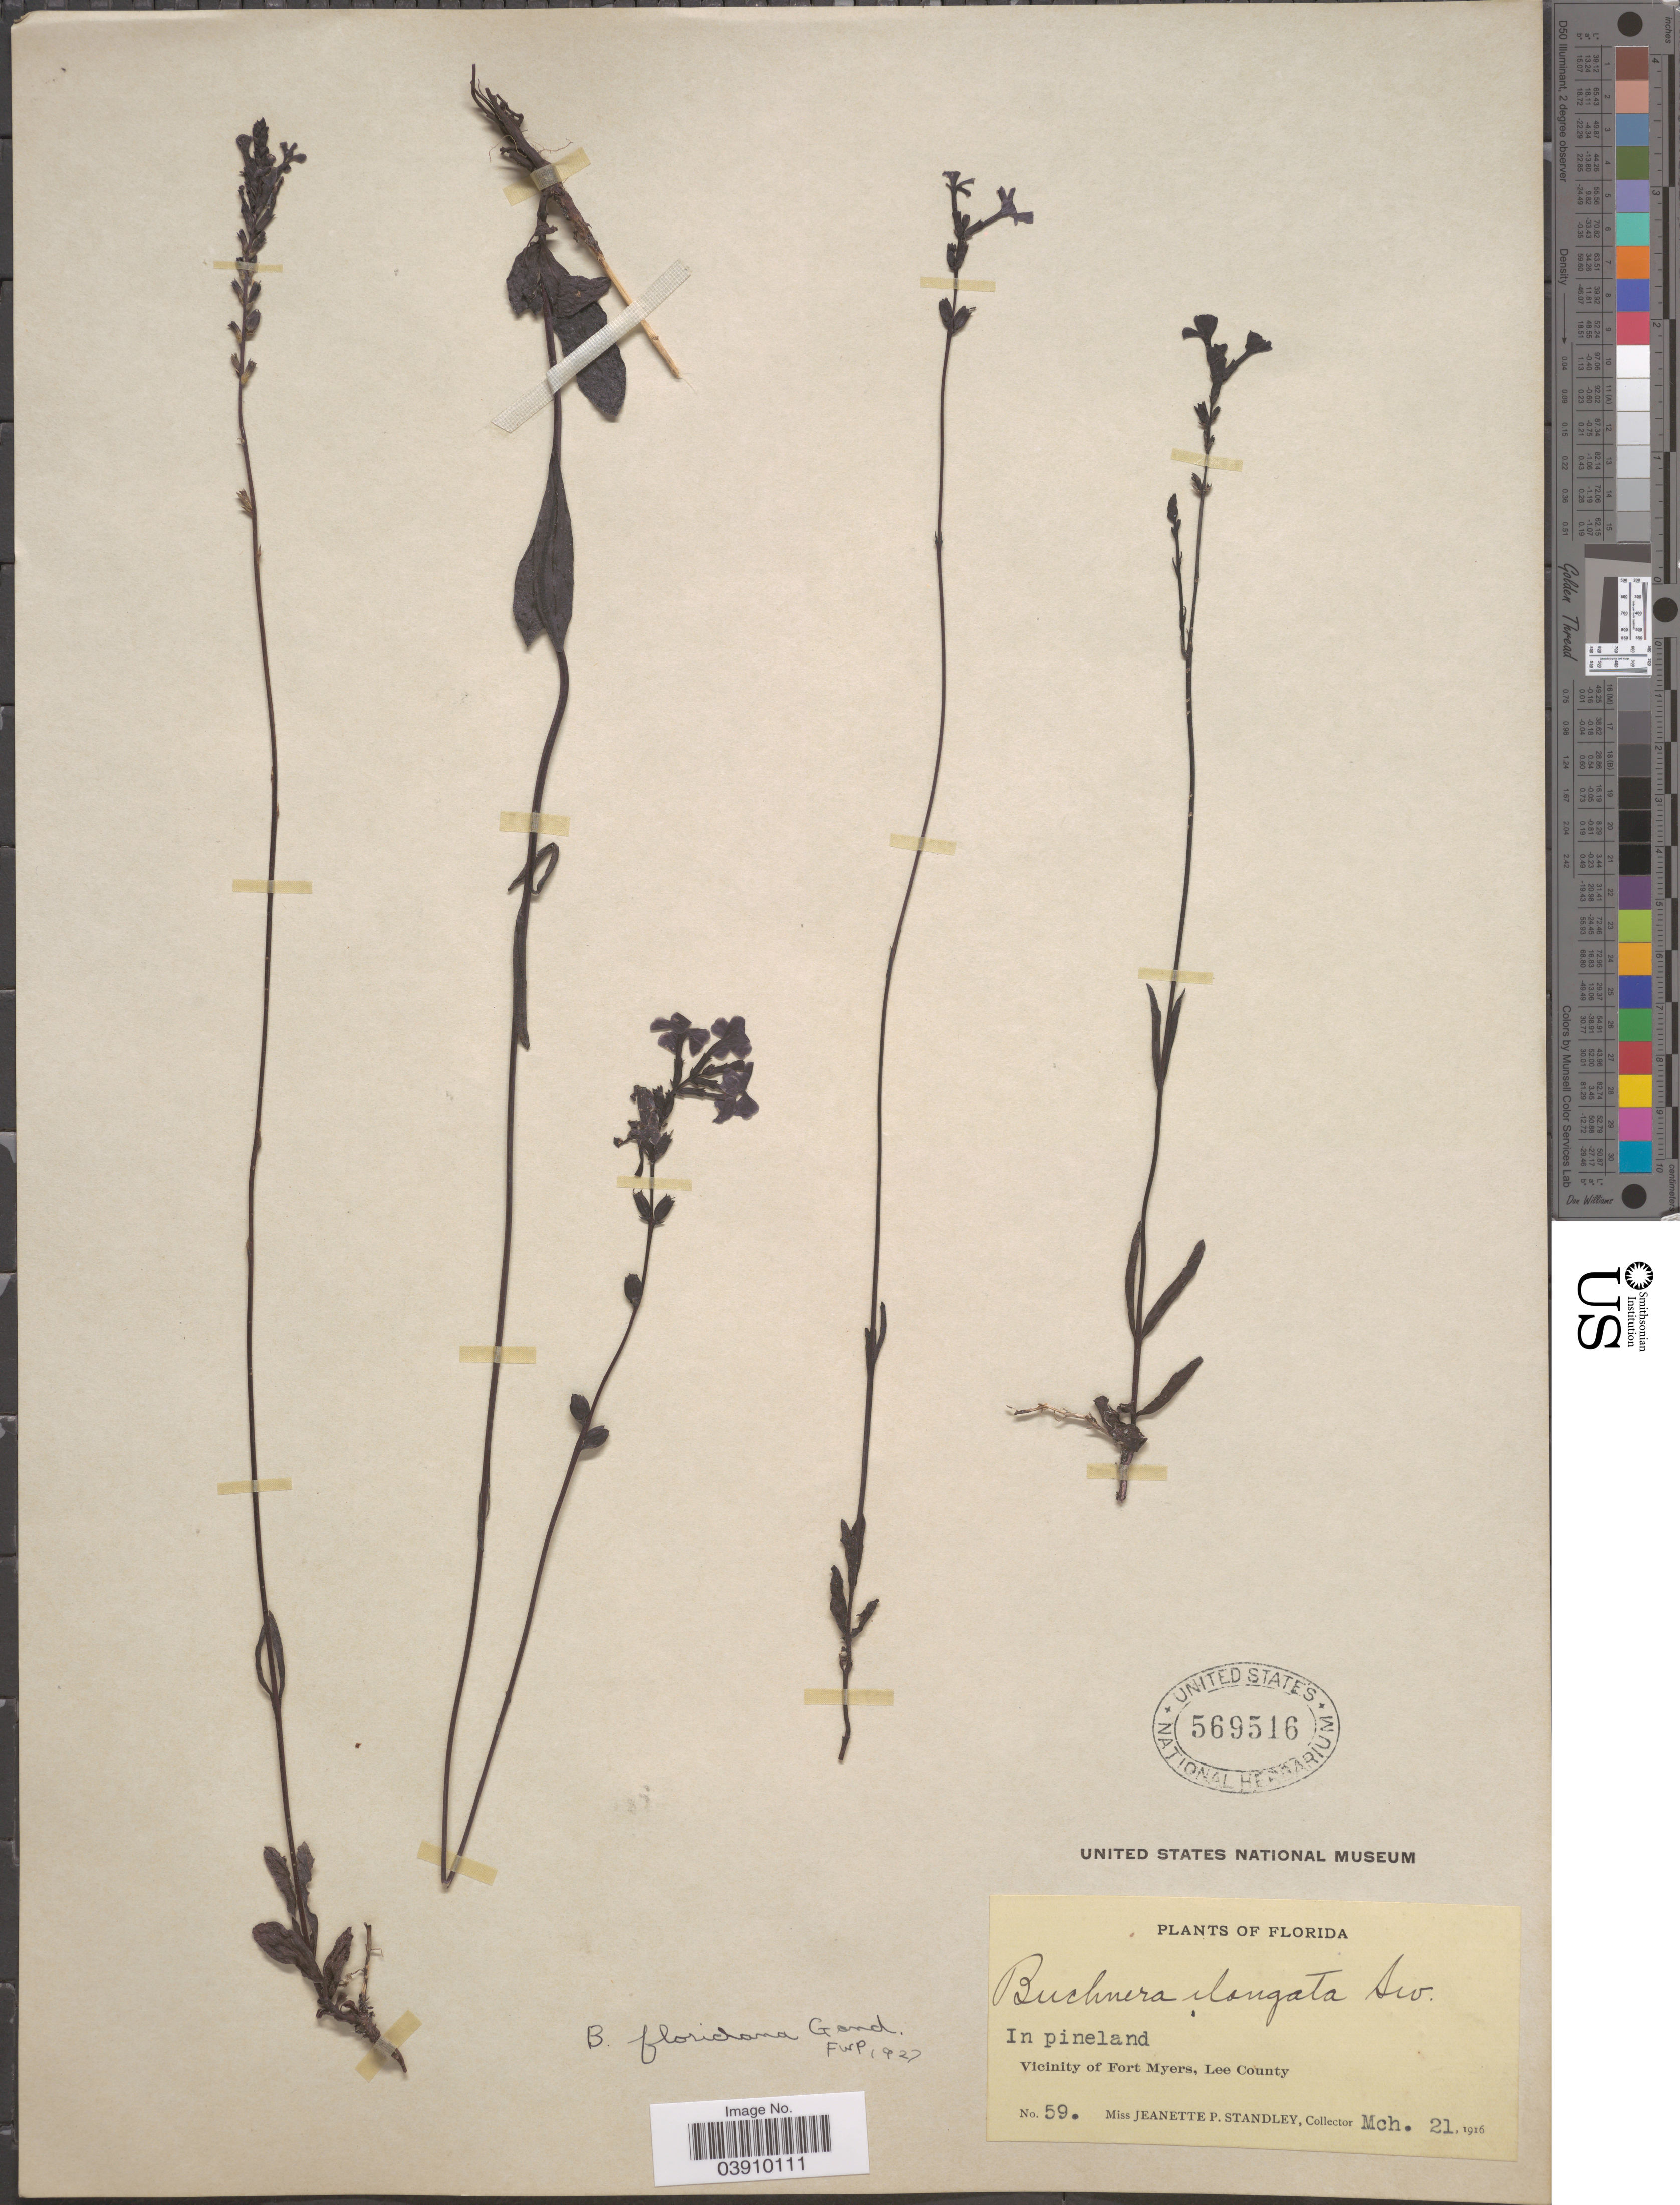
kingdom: Plantae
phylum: Tracheophyta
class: Magnoliopsida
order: Lamiales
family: Orobanchaceae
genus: Buchnera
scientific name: Buchnera floridana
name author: Gand.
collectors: J. P. Standley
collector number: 59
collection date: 1916-03-21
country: United States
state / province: Florida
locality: In pineland. Vicinity of Fort Myers, Lee County.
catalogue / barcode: US 569516